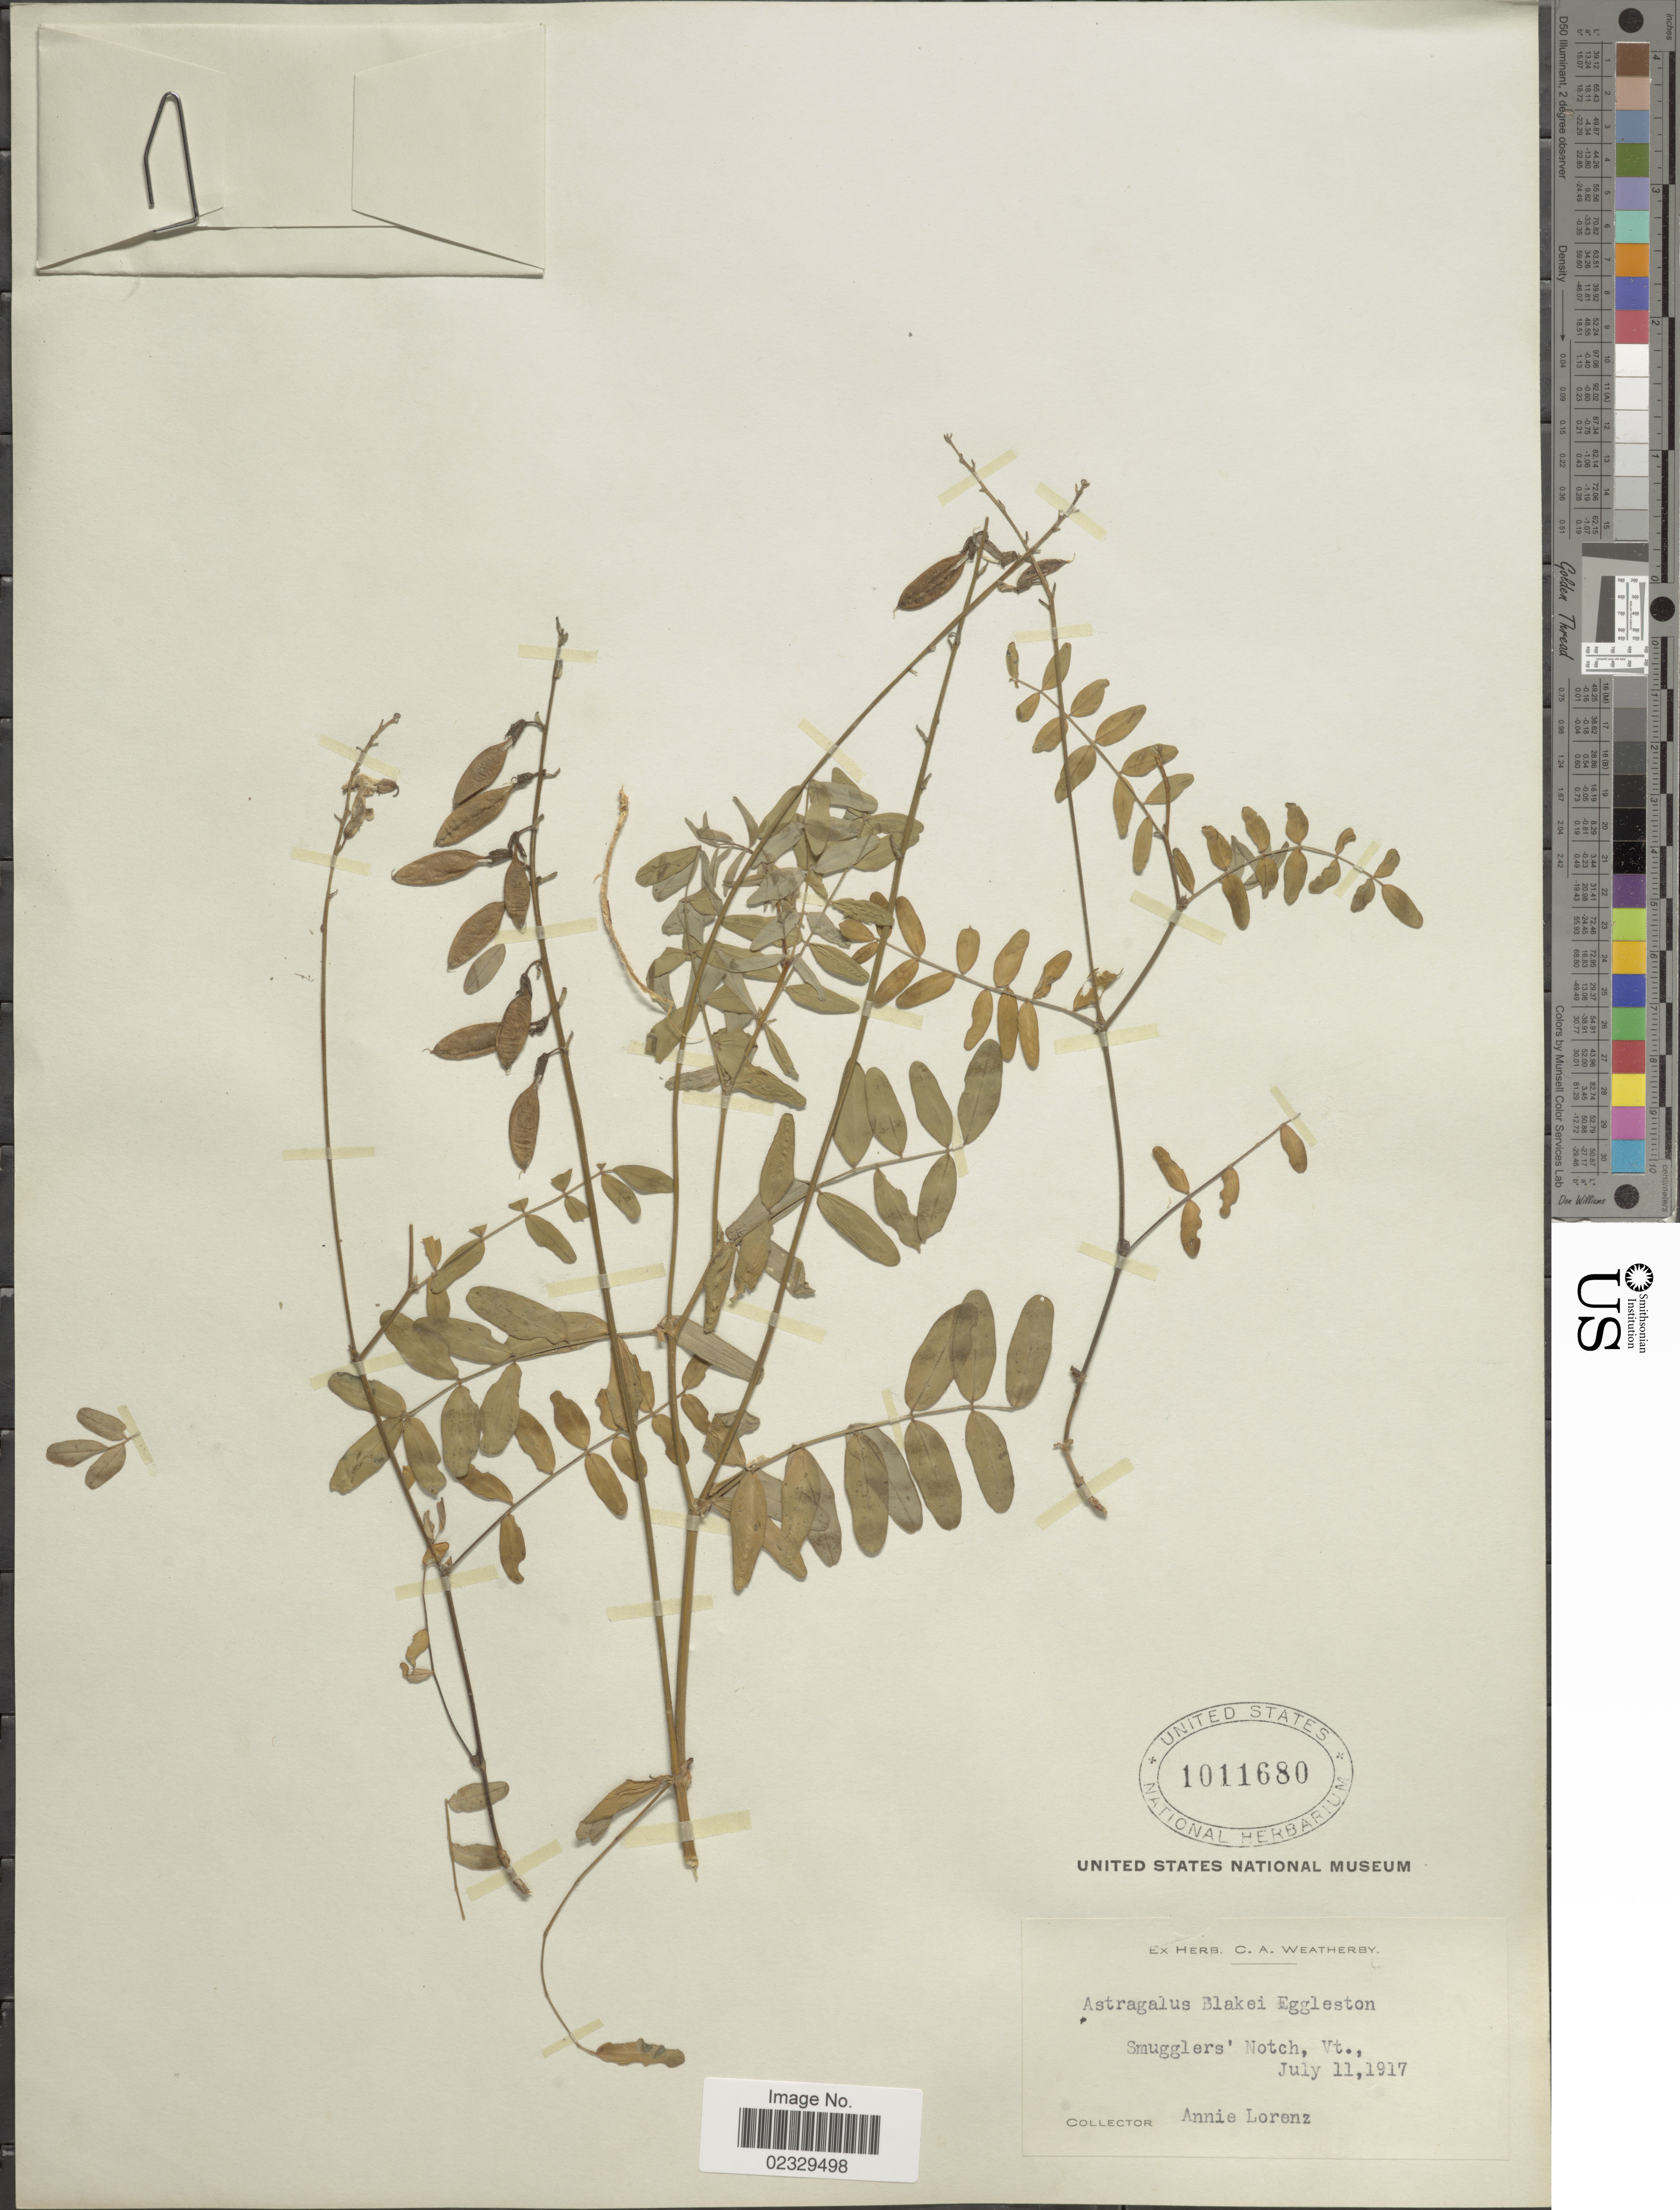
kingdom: Plantae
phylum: Tracheophyta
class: Magnoliopsida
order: Fabales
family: Fabaceae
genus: Astragalus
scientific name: Astragalus blakei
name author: Eggl.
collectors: A. Lorenz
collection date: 1917-07-11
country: United States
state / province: Vermont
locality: Smuggler's Notch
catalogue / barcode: US 1011680